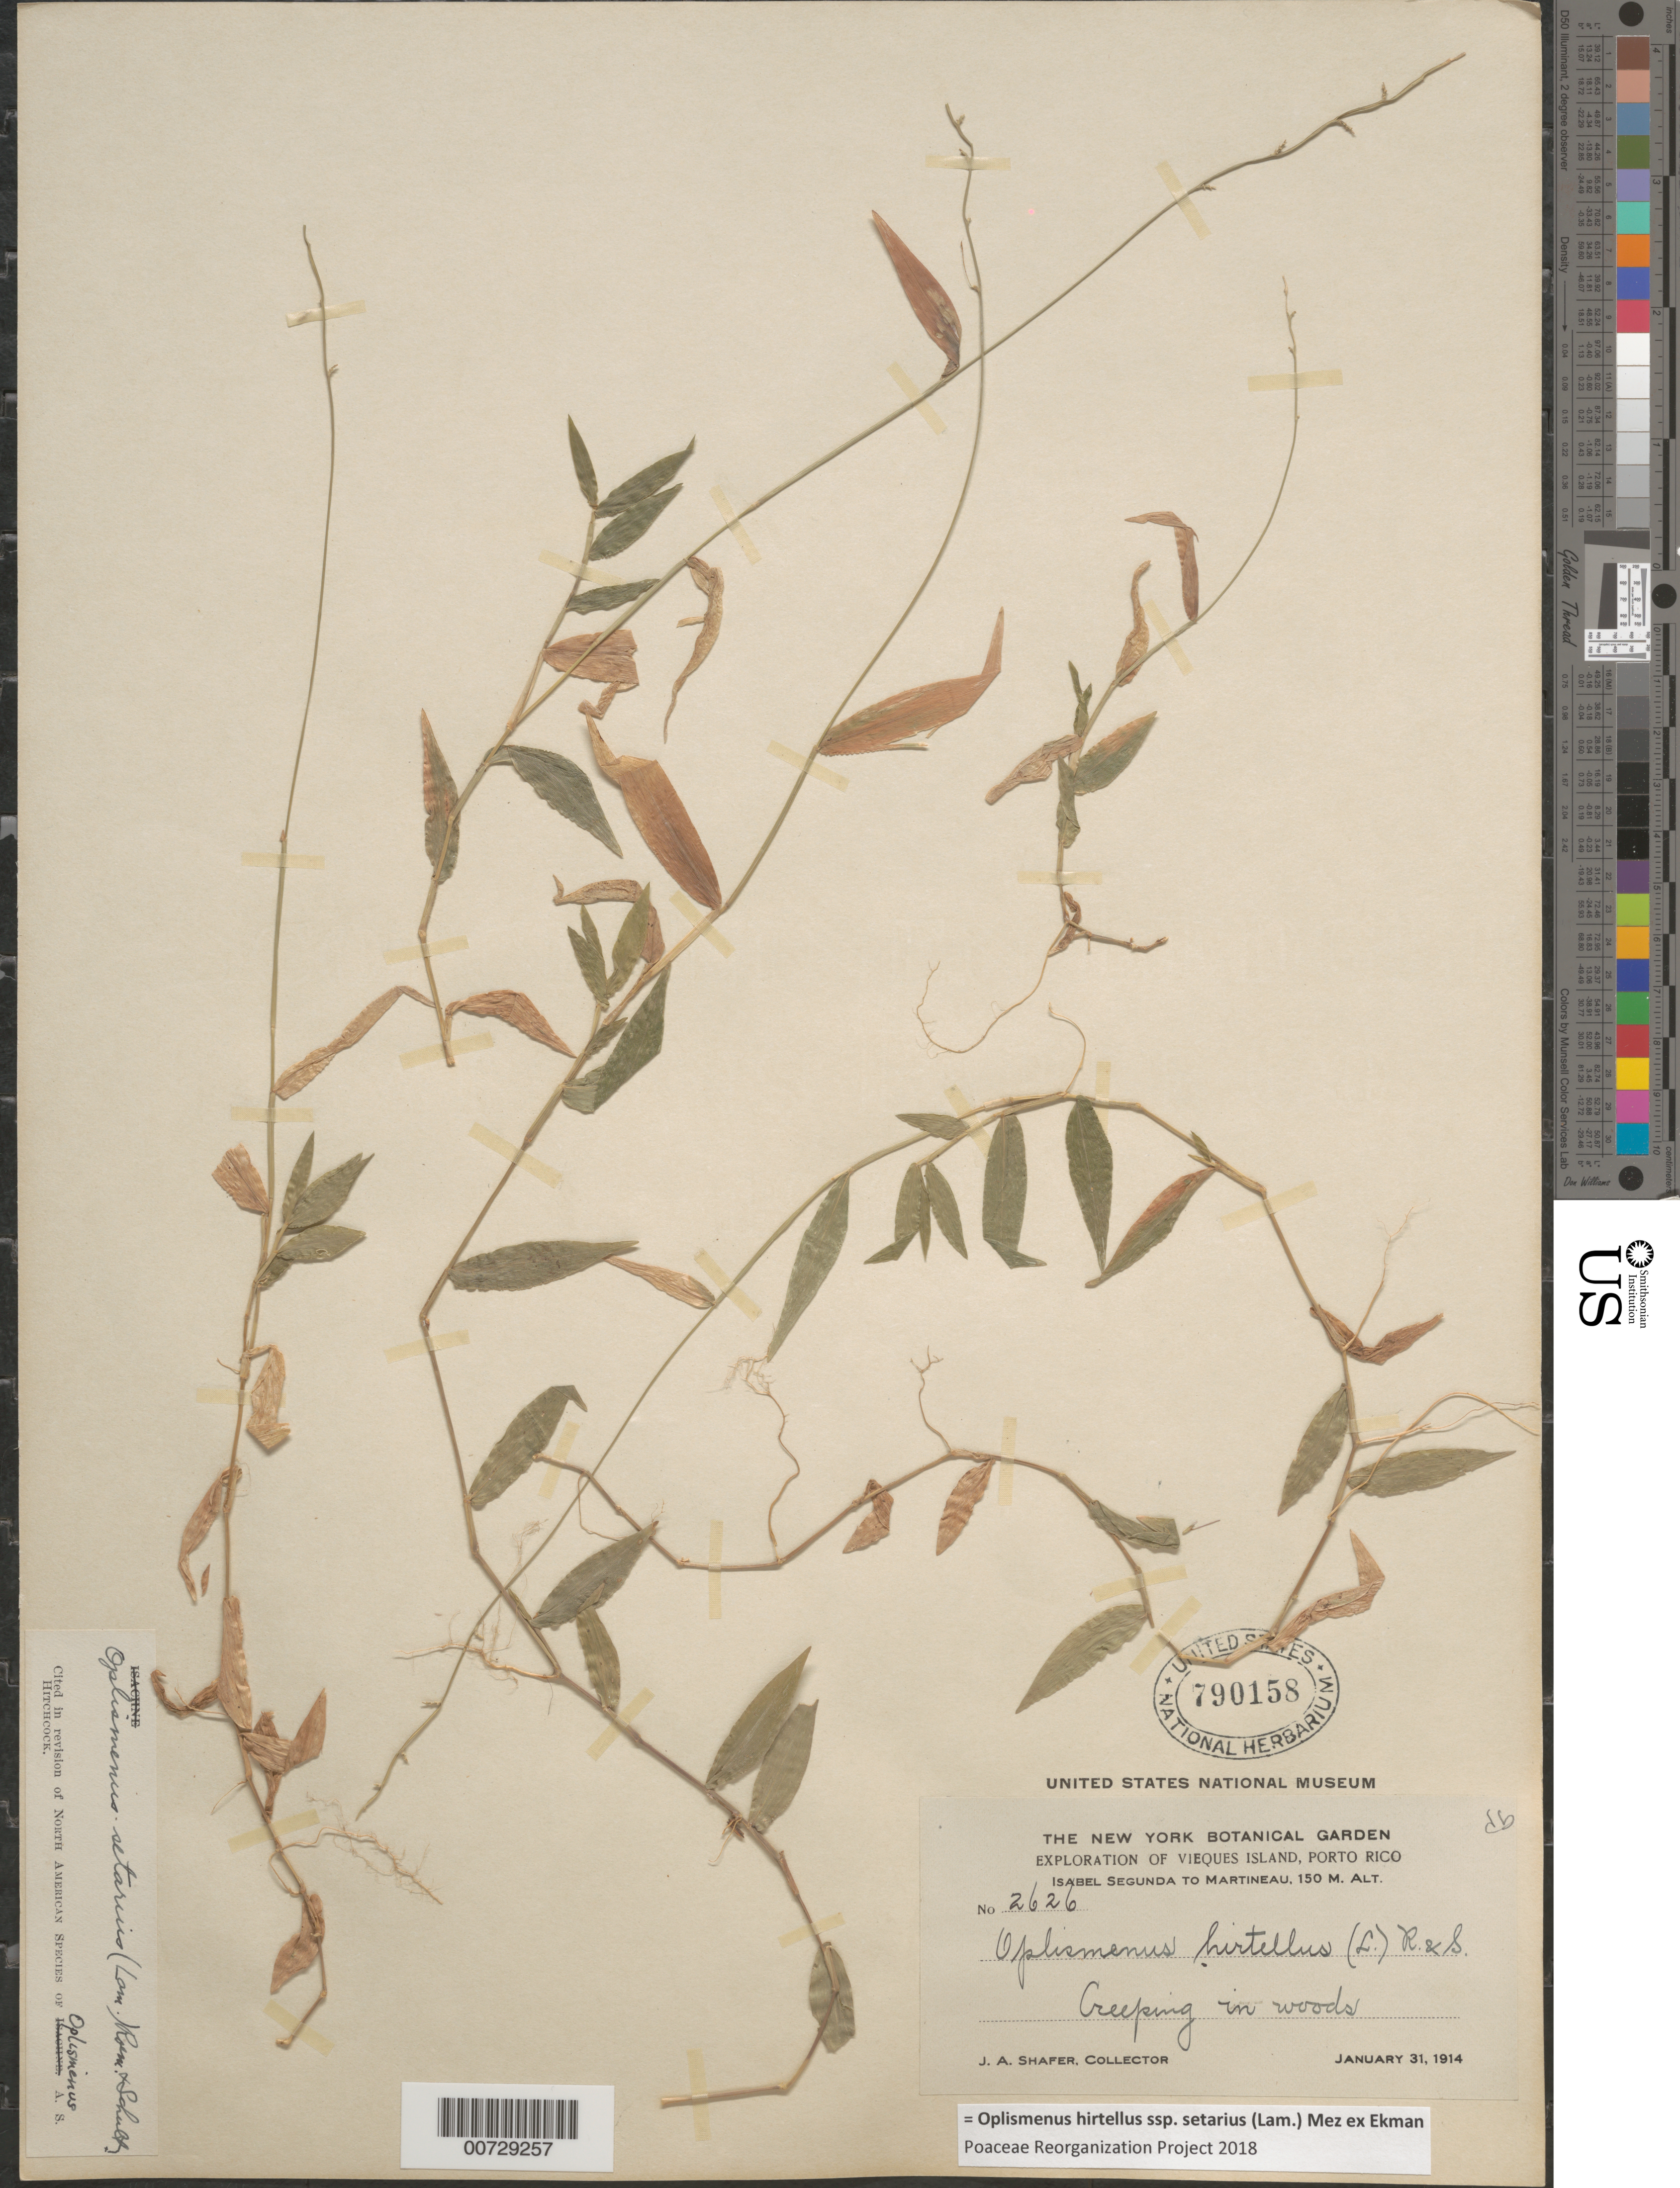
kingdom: Plantae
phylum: Tracheophyta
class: Liliopsida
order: Poales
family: Poaceae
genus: Oplismenus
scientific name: Oplismenus hirtellus subsp. setarius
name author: (Lam.) Mez ex Ekman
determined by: Poaceae Reorganization Project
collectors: J. A. Shafer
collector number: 2626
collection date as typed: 31 Jan 1914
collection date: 1914-01-31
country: Puerto Rico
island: Vieques I.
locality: Isabel Segunda to Martineau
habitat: Creeping in woods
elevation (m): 150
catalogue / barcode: US 790158